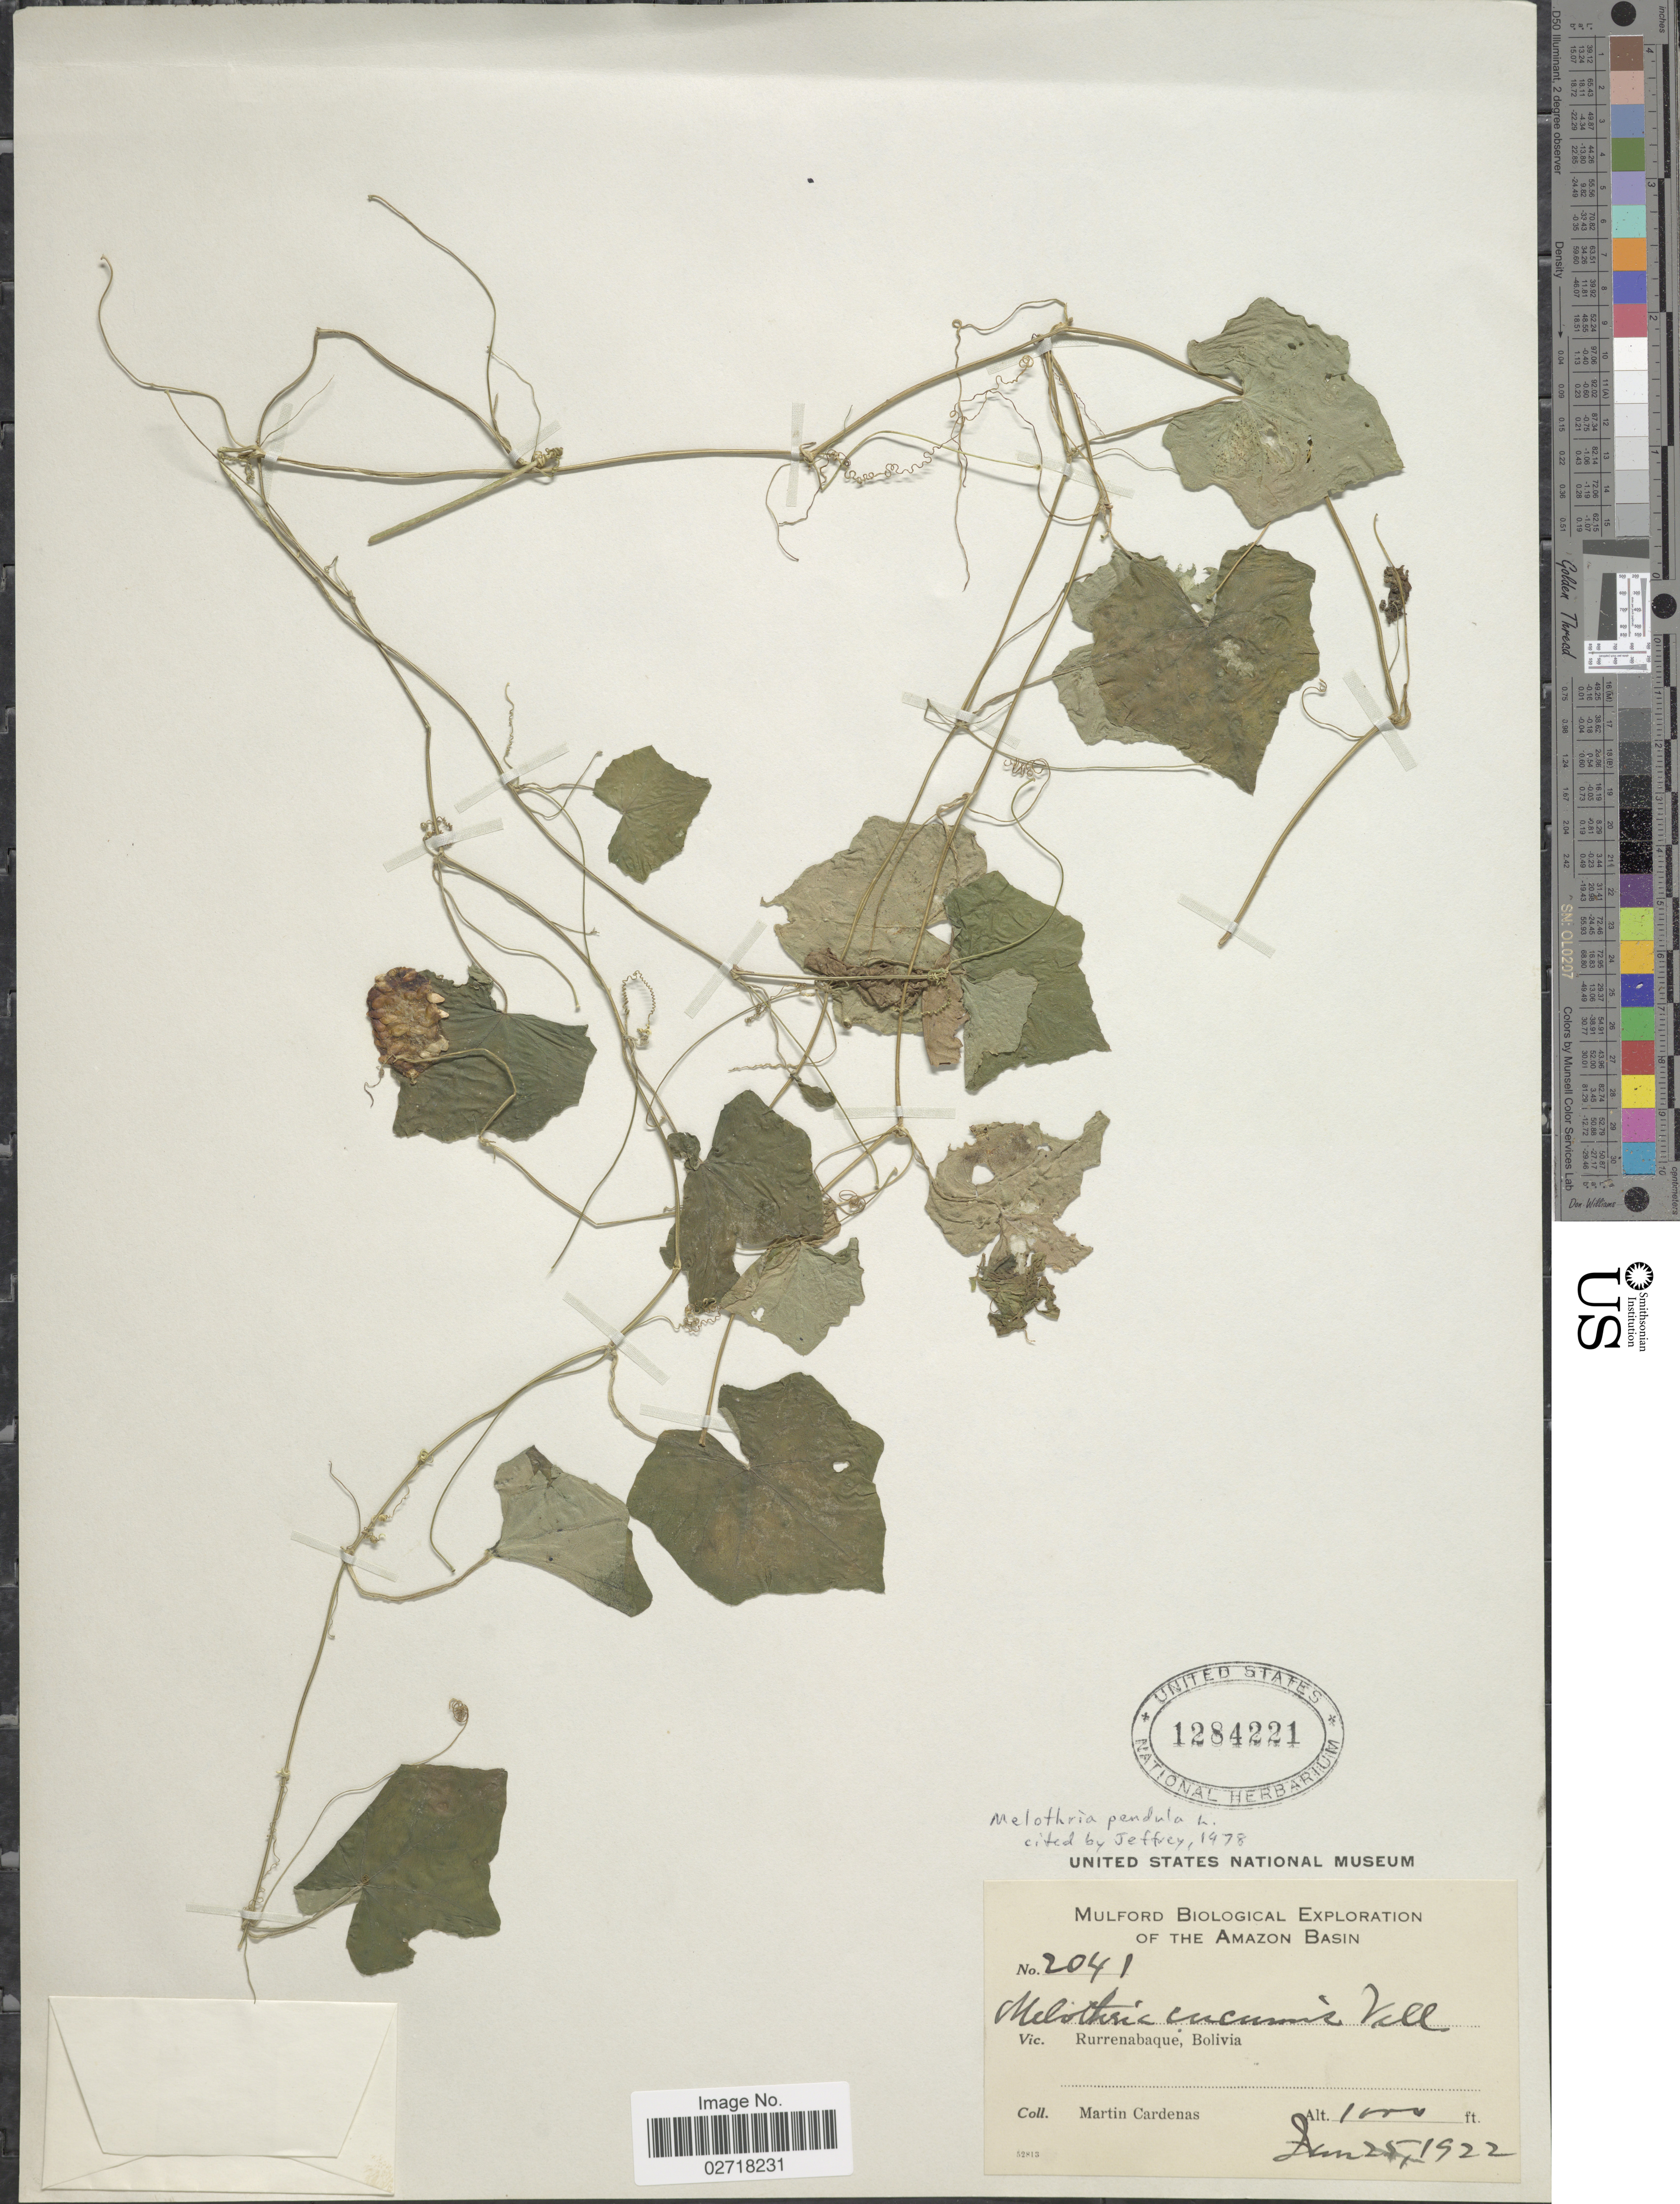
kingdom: Plantae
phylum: Tracheophyta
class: Magnoliopsida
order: Cucurbitales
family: Cucurbitaceae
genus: Melothria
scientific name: Melothria pendula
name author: L.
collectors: M. Cárdenas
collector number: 2041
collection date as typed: Jan. 25, 1922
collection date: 1922-01-25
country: Bolivia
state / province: Beni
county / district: José Ballivián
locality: Rurrenabaque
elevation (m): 305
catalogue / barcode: US 1284221